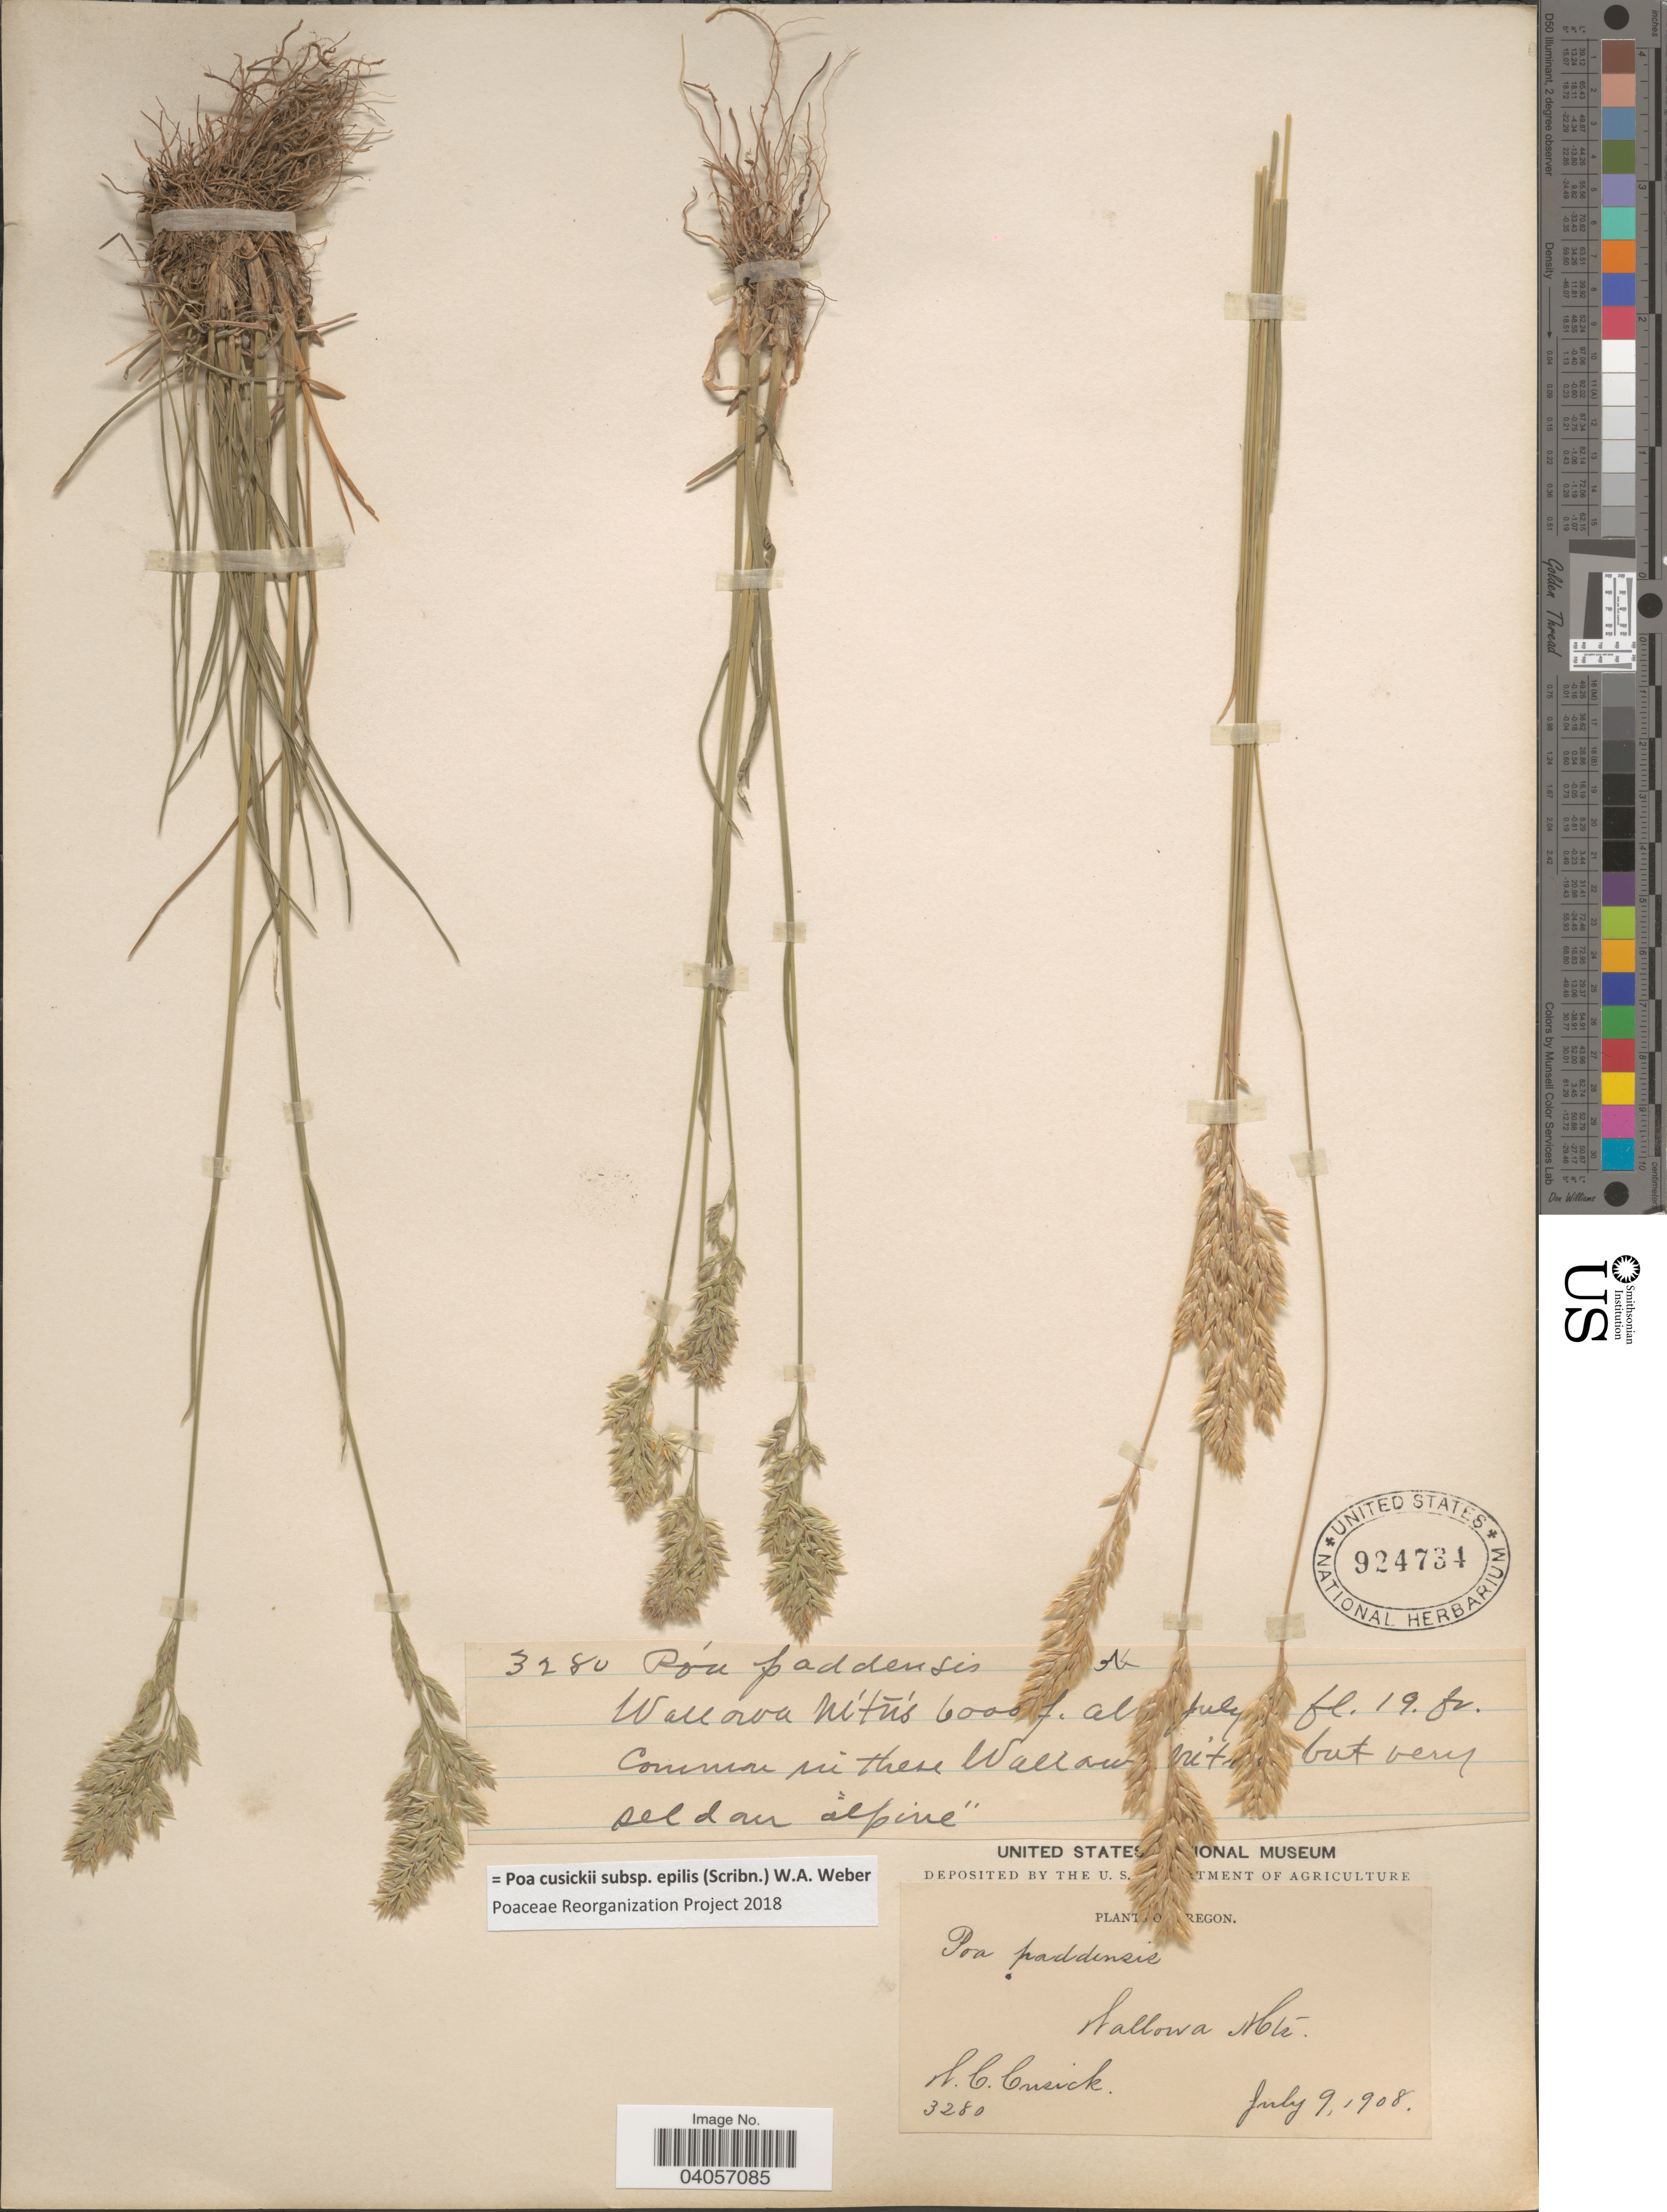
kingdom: Plantae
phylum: Tracheophyta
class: Liliopsida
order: Poales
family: Poaceae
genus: Poa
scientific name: Poa cusickii subsp. pallida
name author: Soreng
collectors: W. C. Cusick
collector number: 3280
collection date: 1908-07-09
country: United States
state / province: Oregon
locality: Wallowa Mts.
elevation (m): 1829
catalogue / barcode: US 924734